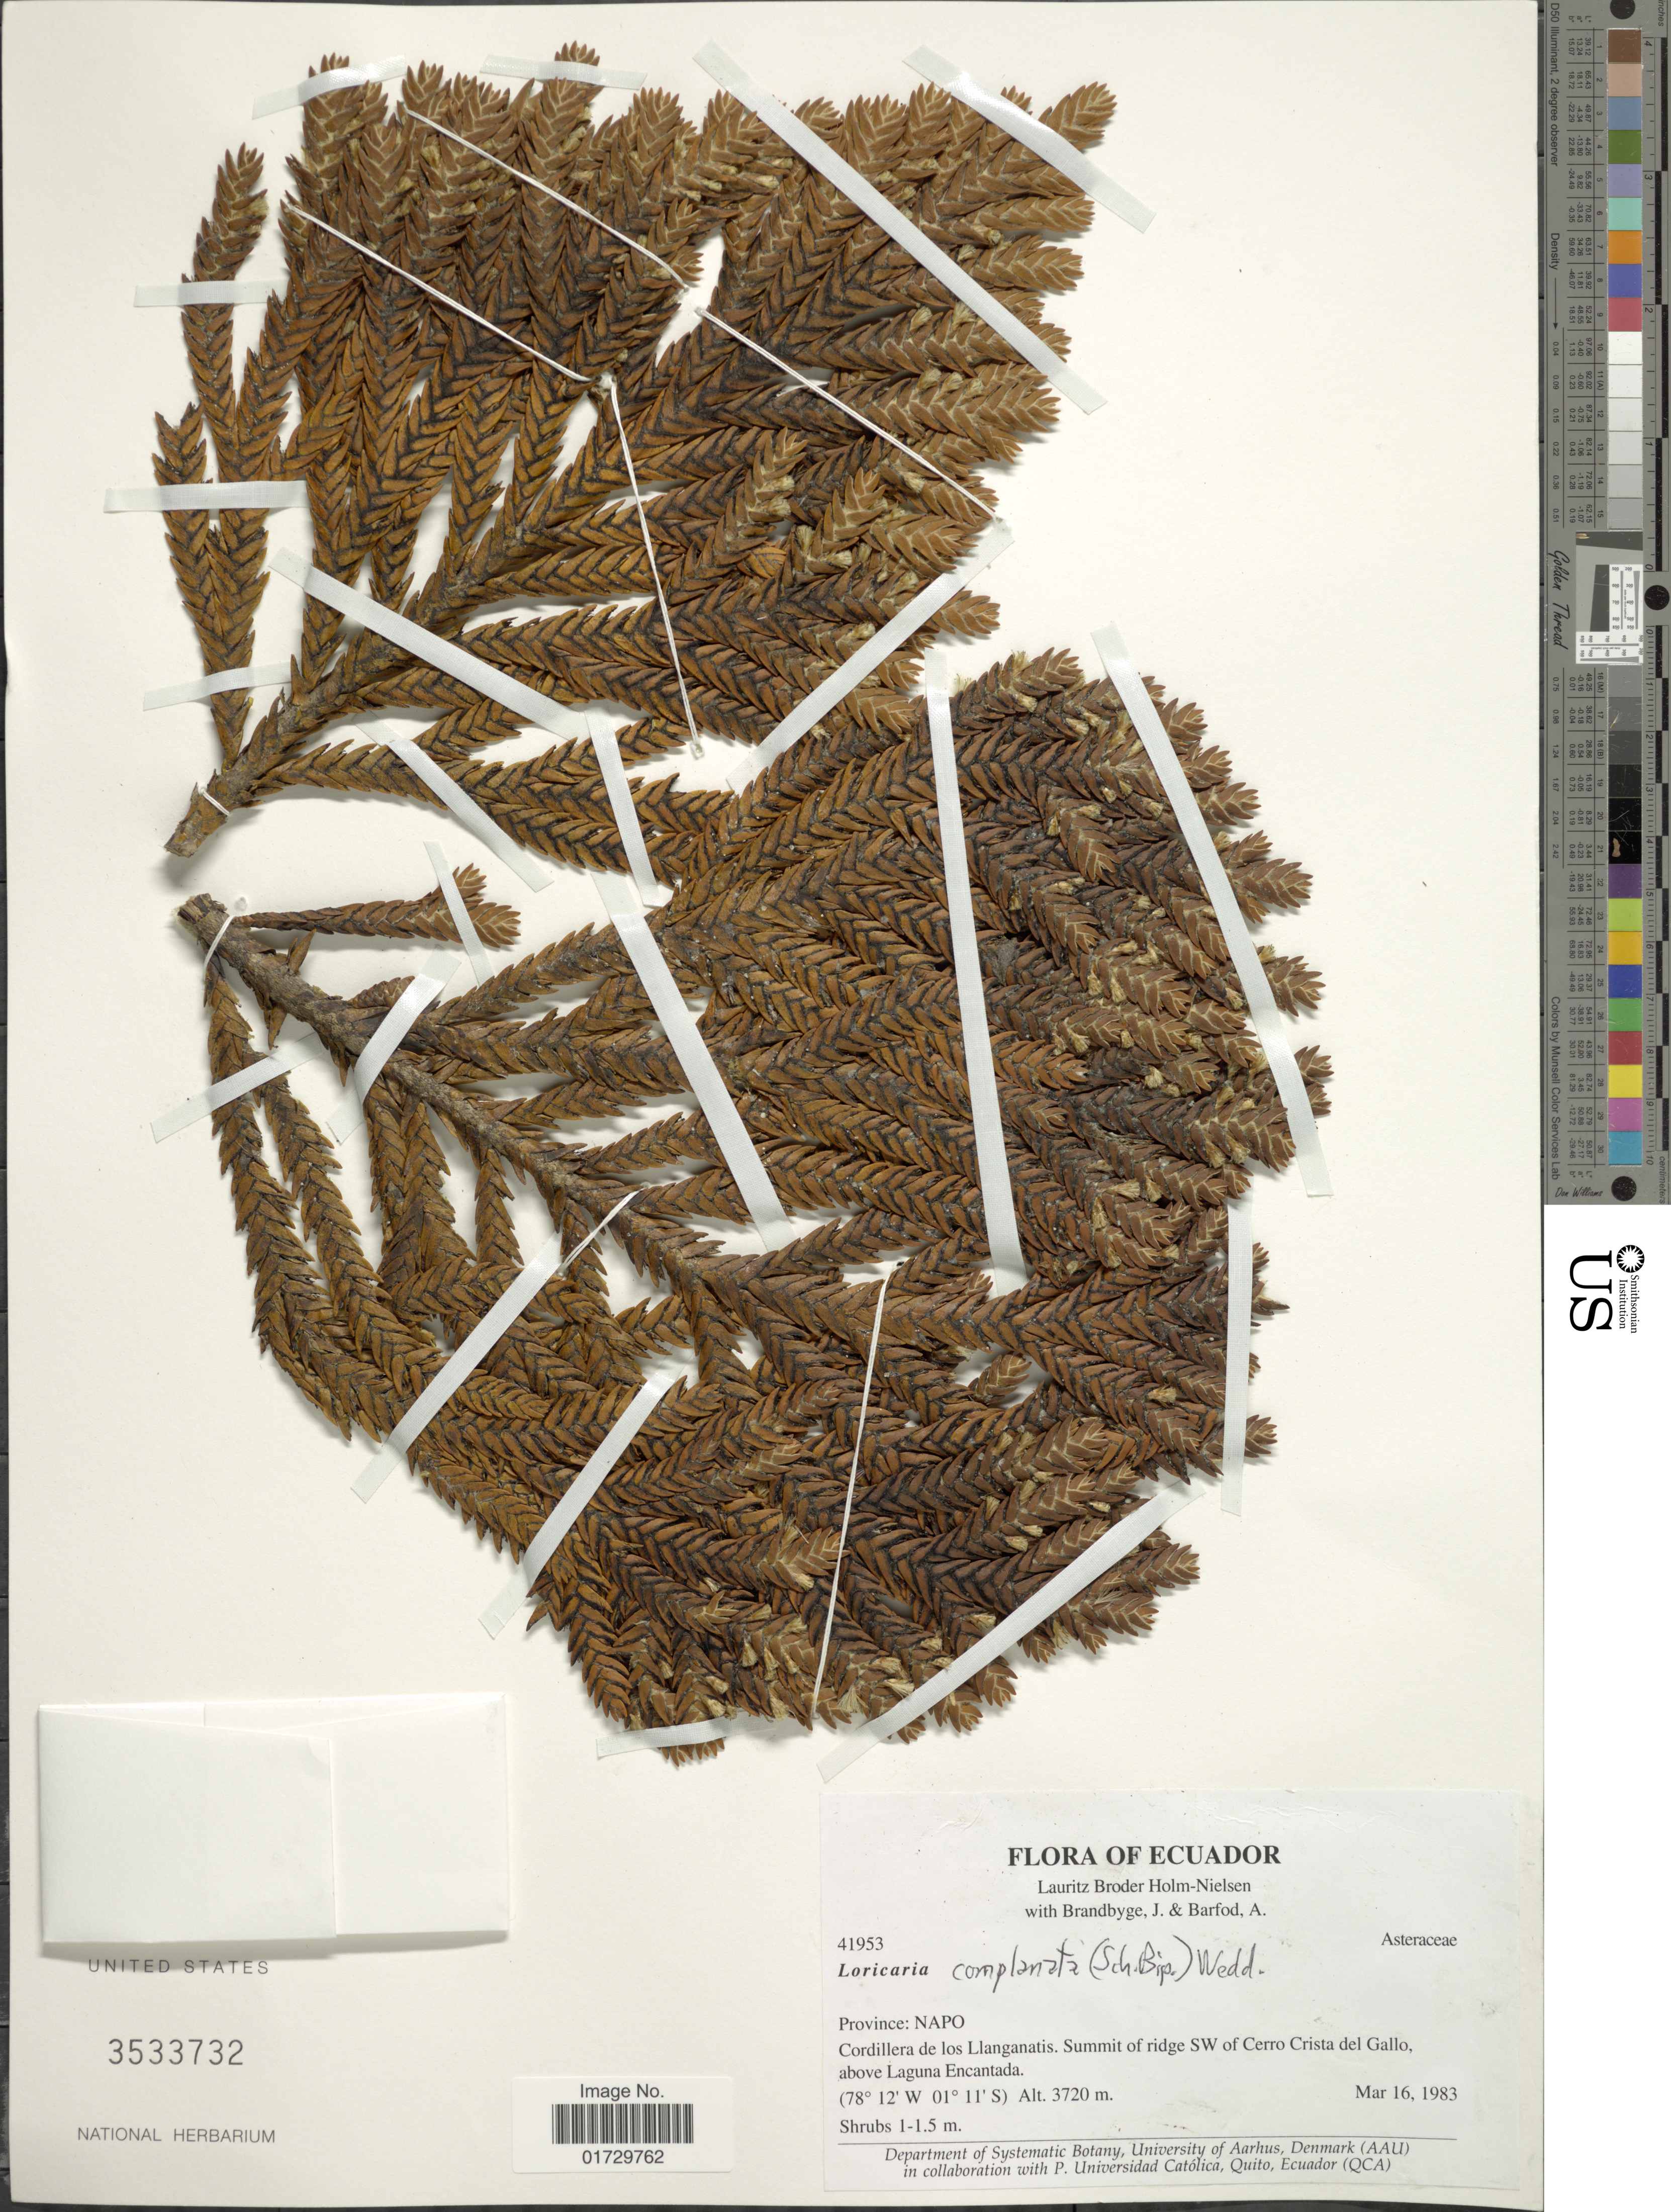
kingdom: Plantae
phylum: Tracheophyta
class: Magnoliopsida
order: Asterales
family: Asteraceae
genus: Loricaria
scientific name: Loricaria complanata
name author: (Sch. Bip.) Wedd.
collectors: L. B. Holm-Nielsen, J. Brandbyge & A. Barfod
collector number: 41953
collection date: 1983-03-16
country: Ecuador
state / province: Napo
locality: Cordillera de los Llanganatis. Summit of ridge SW of Cerro Crista del Gallo, above Laguna Encantada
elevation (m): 3720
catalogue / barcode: US 3533732